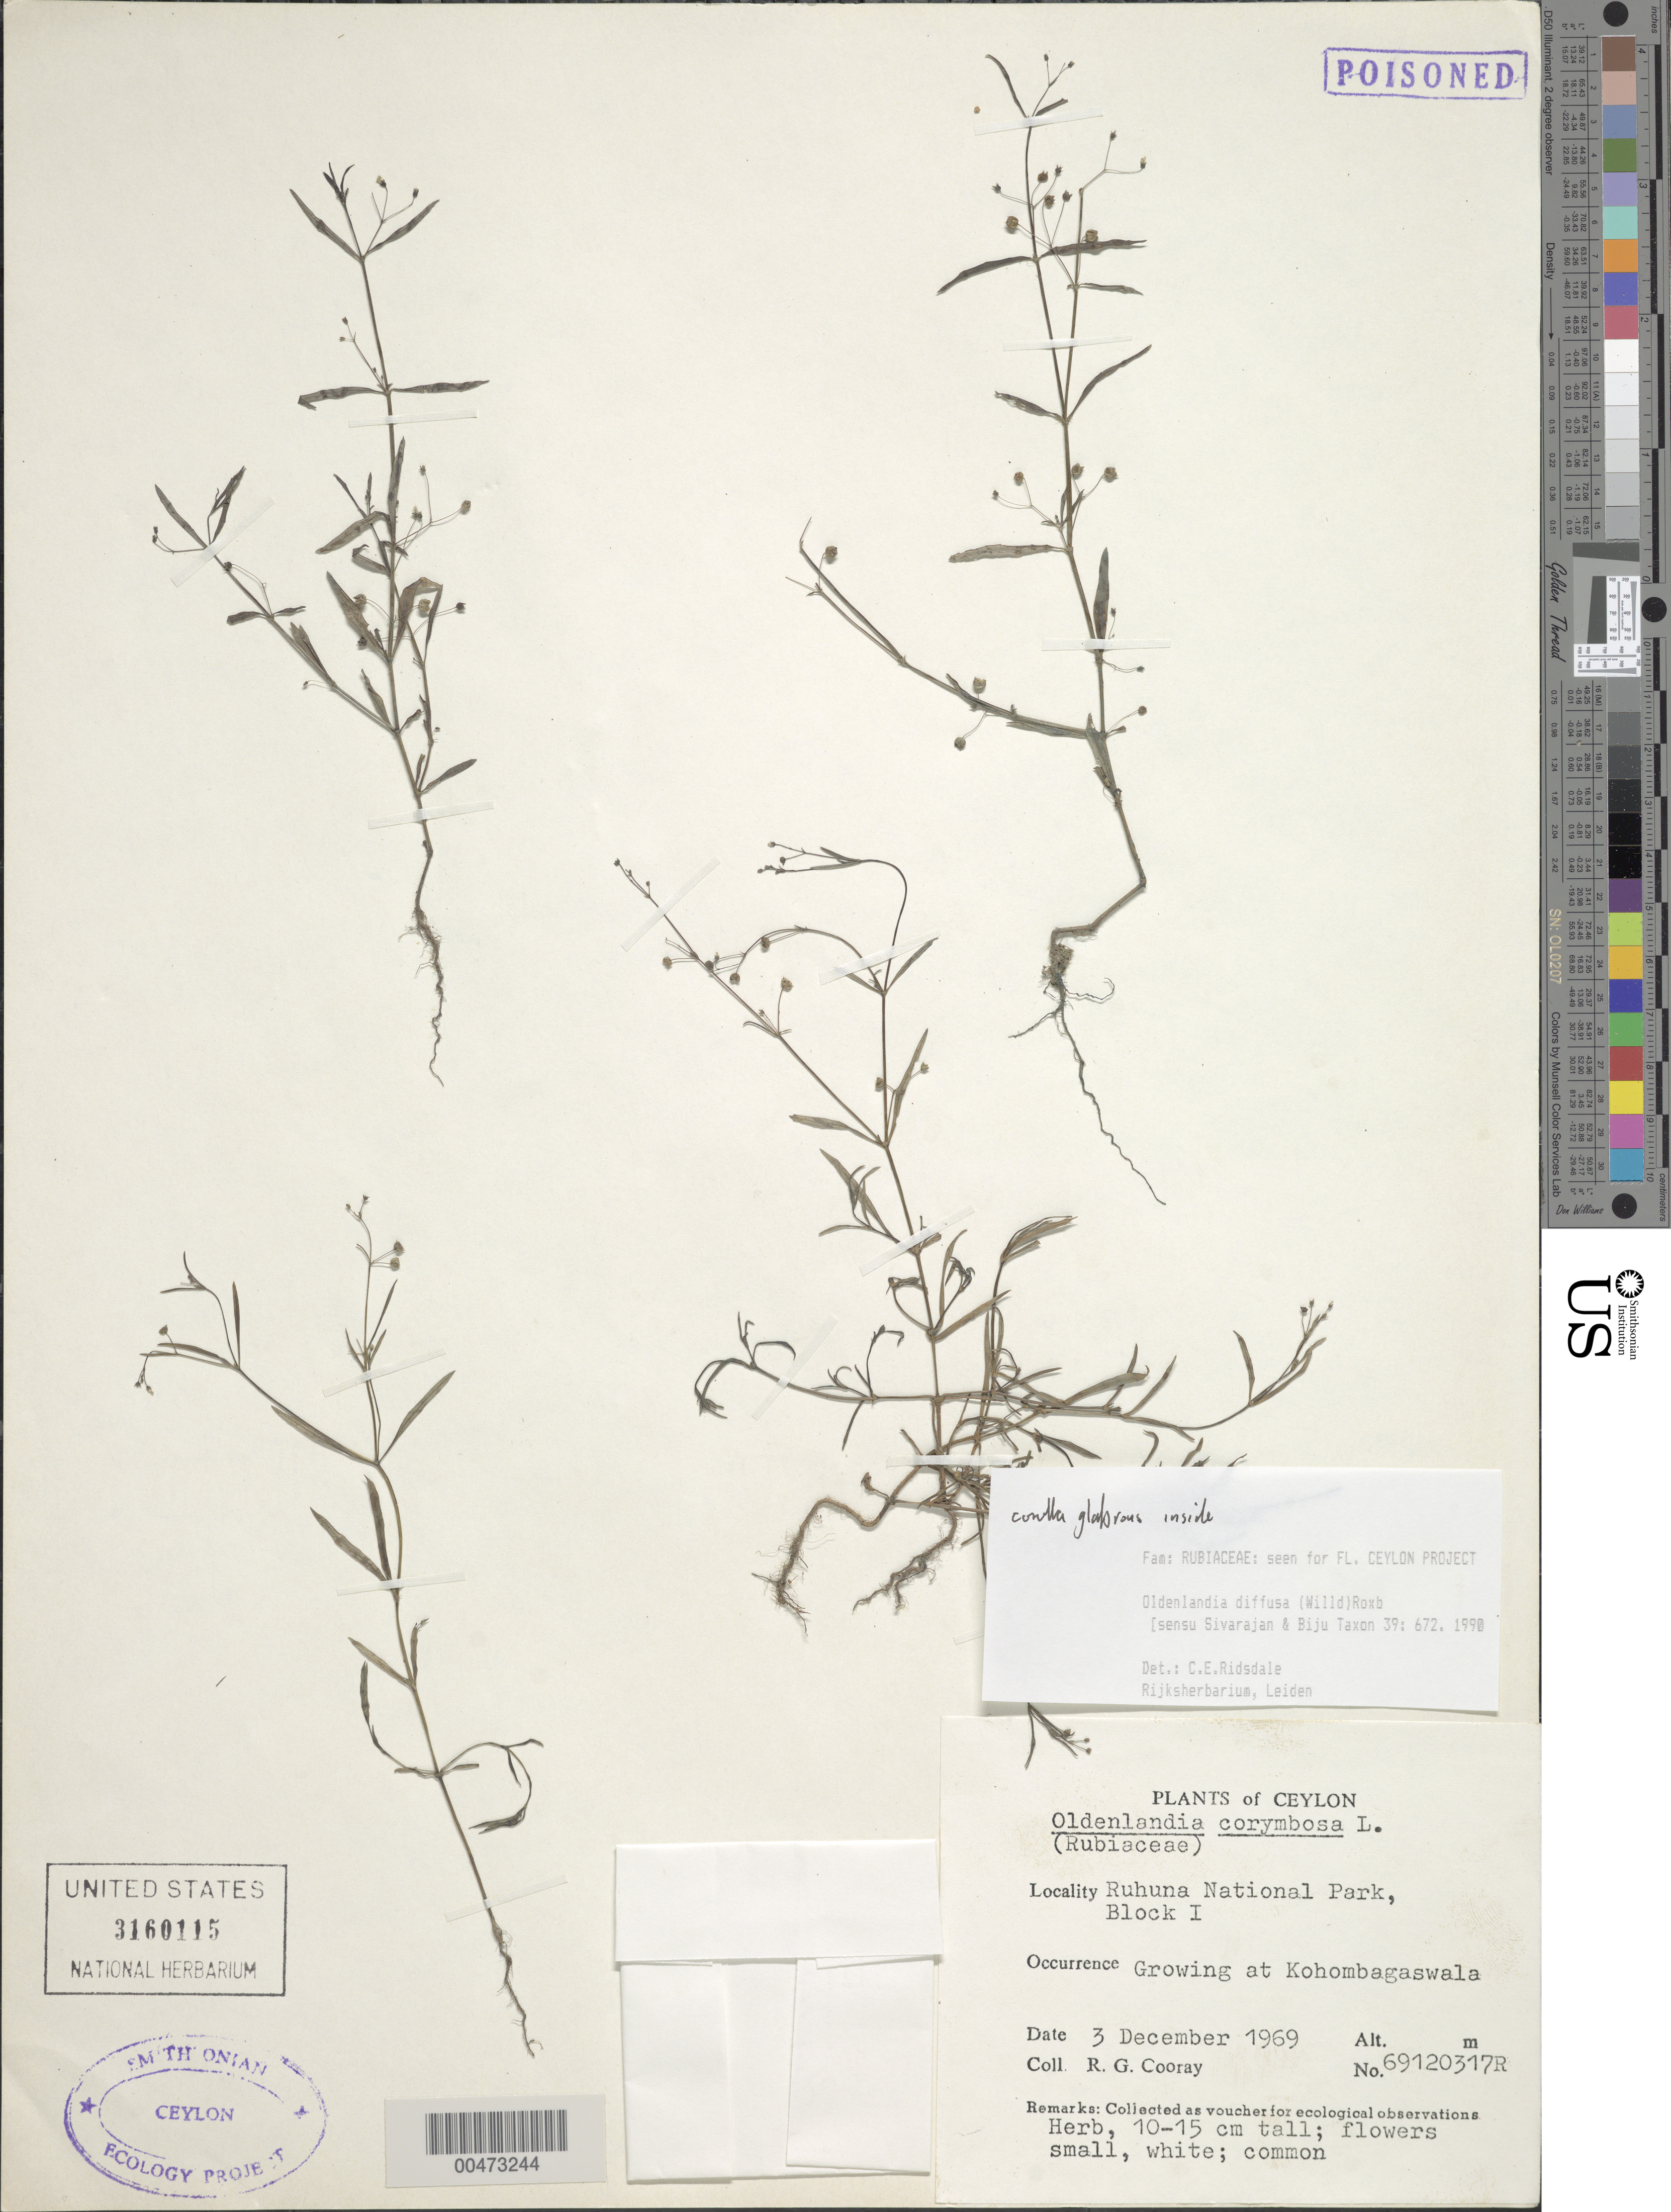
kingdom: Plantae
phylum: Tracheophyta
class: Magnoliopsida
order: Gentianales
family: Rubiaceae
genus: Oldenlandia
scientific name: Oldenlandia diffusa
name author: (Willd.) Roxb.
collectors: R. Cooray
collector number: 69120317R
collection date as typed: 03 Dec 1969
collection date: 1969-12-03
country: Sri Lanka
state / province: Southern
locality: Ruhuna National Park, Block I, at Kohombagaswala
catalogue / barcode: US 3160115